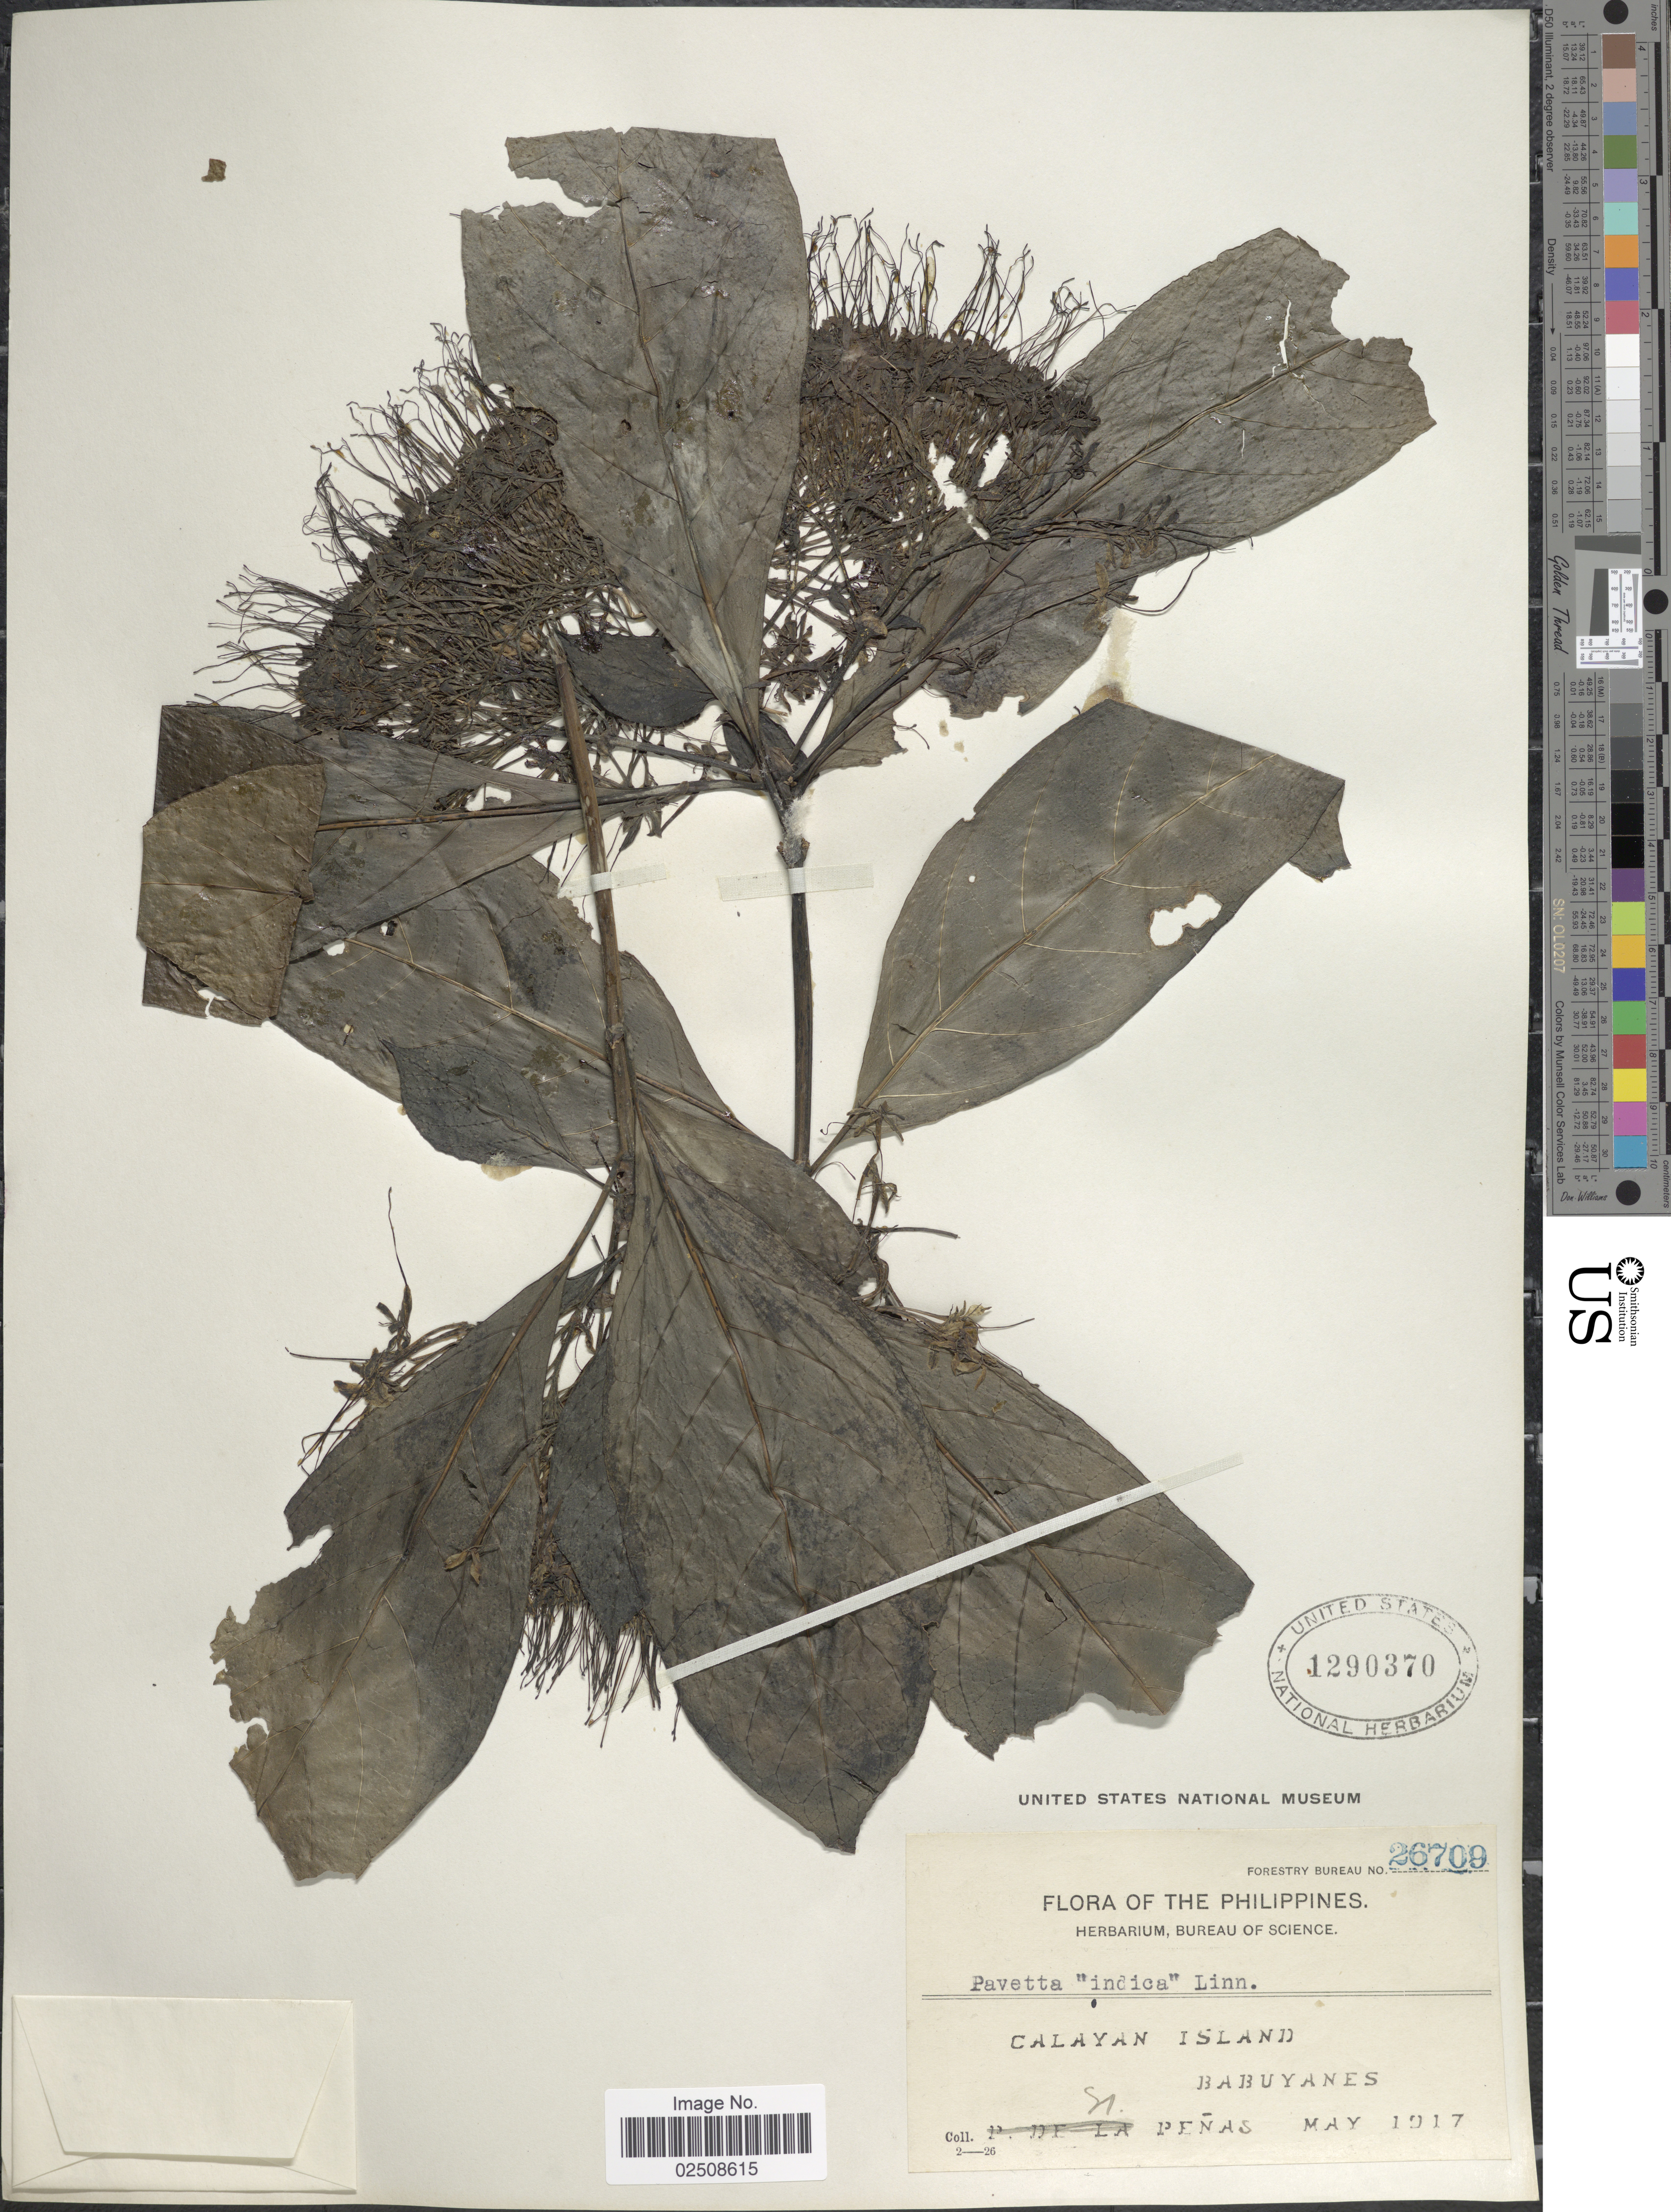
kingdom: Plantae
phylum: Tracheophyta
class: Magnoliopsida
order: Gentianales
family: Rubiaceae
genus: Pavetta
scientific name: Pavetta indica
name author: L.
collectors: N. Penas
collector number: Forestry Bureau 26709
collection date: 1917-05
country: Philippines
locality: Calayan Island, Babuyanes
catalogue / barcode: US 1290370